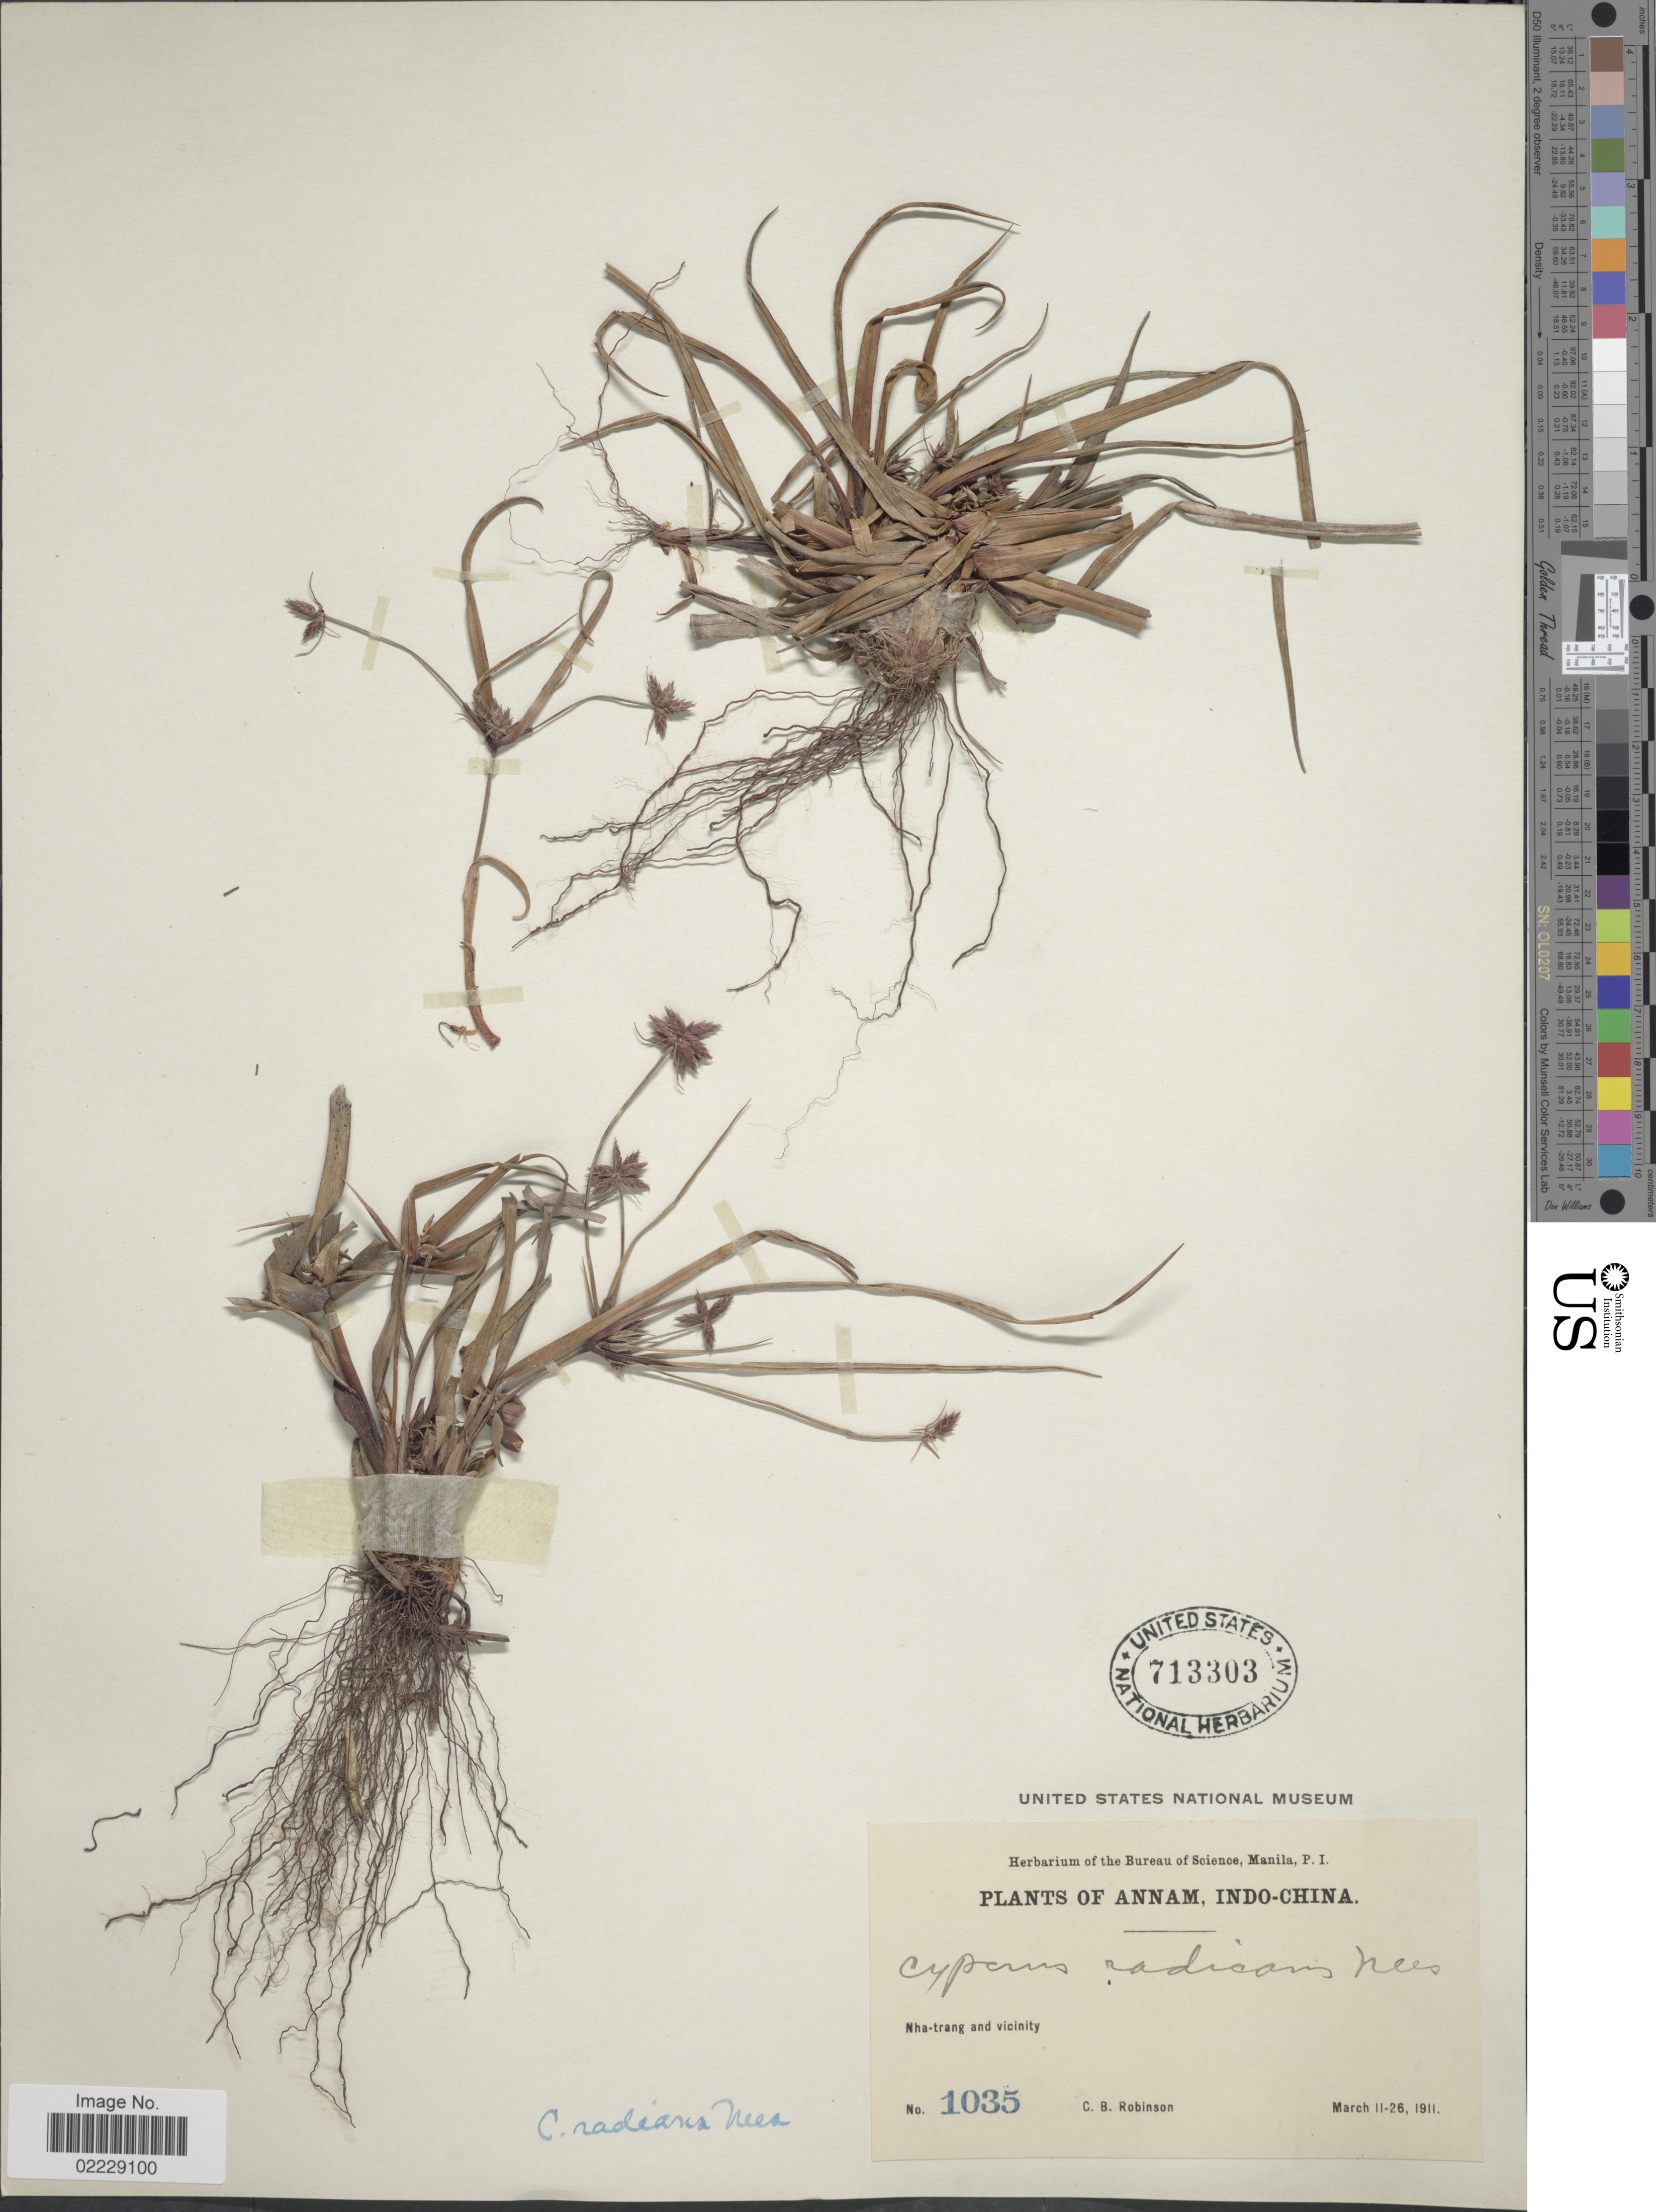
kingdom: Plantae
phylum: Tracheophyta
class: Liliopsida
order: Poales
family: Cyperaceae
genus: Cyperus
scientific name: Cyperus radians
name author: Nees & Meyen ex Kunth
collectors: C. Robinson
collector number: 103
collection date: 1911-03-11/1911-03-26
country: Vietnam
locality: Annam, Nha-trang and vicinity.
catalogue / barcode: US 713303